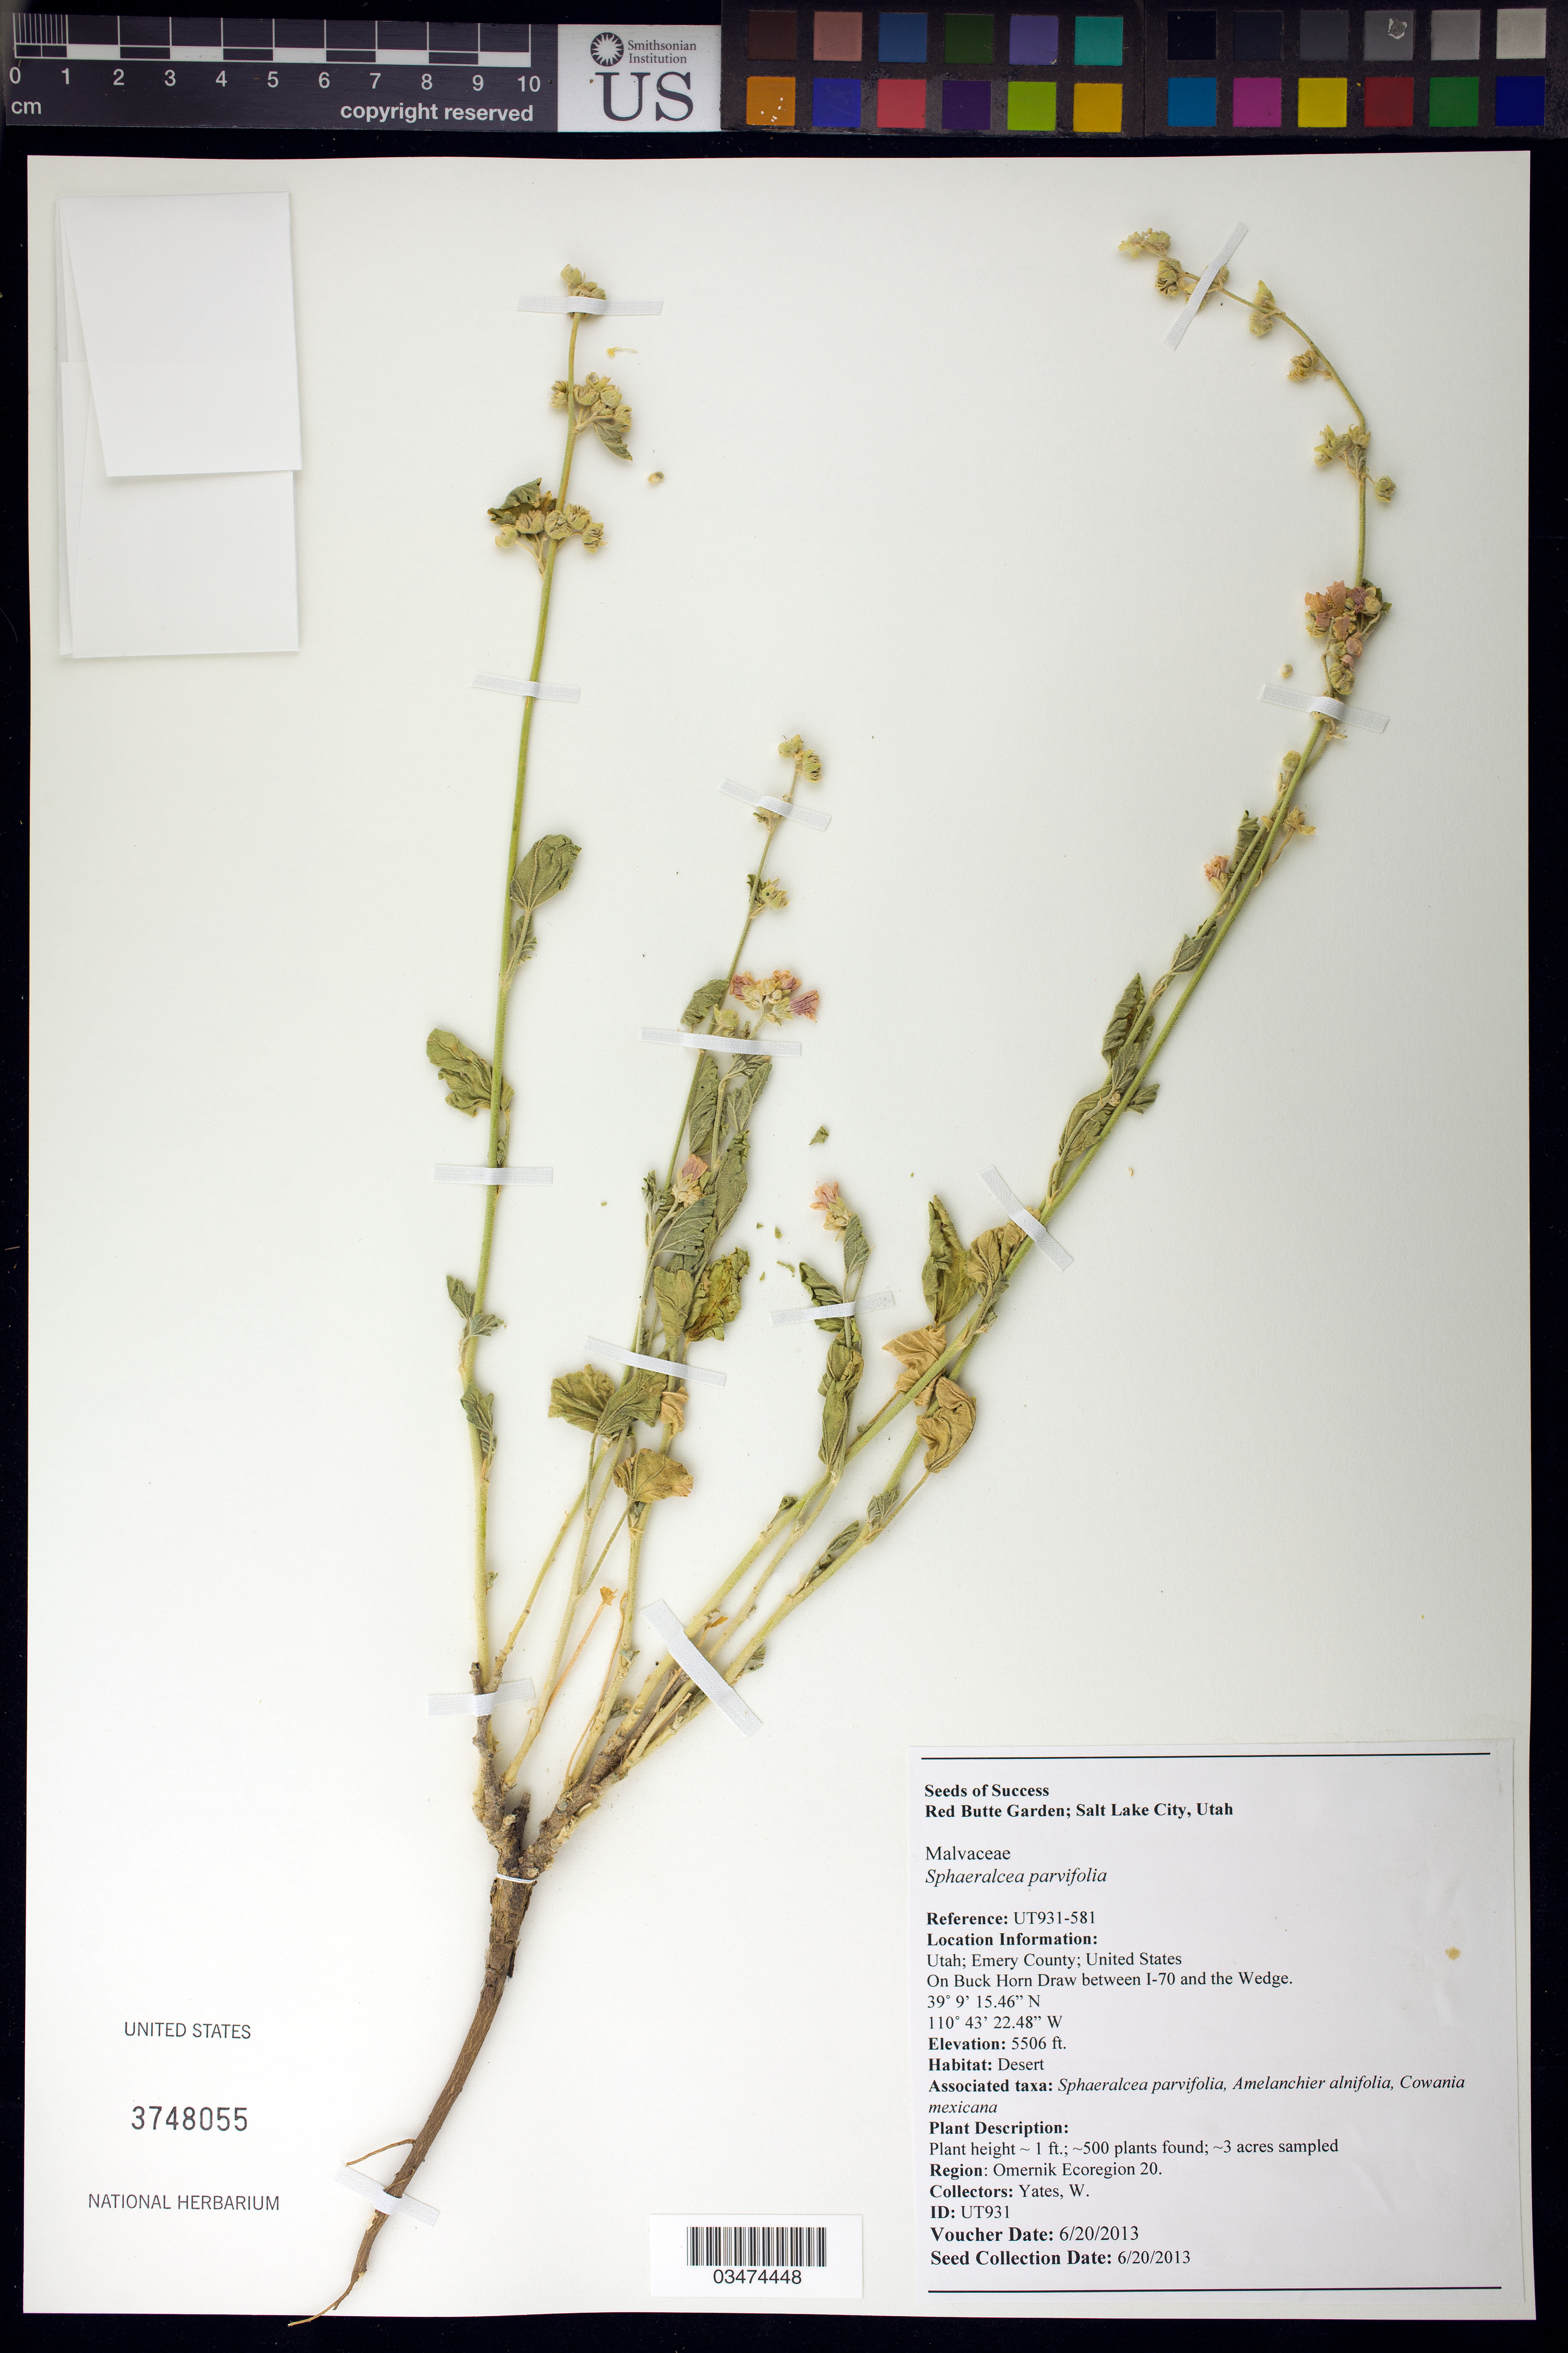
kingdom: Plantae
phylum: Tracheophyta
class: Magnoliopsida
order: Malvales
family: Malvaceae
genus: Sphaeralcea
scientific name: Sphaeralcea parvifolia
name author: A. Nelson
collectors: W. Yates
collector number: UT931-581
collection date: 2013-06-20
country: United States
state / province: Utah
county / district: Emery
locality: On Buck HornDraw between I-70 and the Wedge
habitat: Desert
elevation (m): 1678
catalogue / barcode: US 3748055